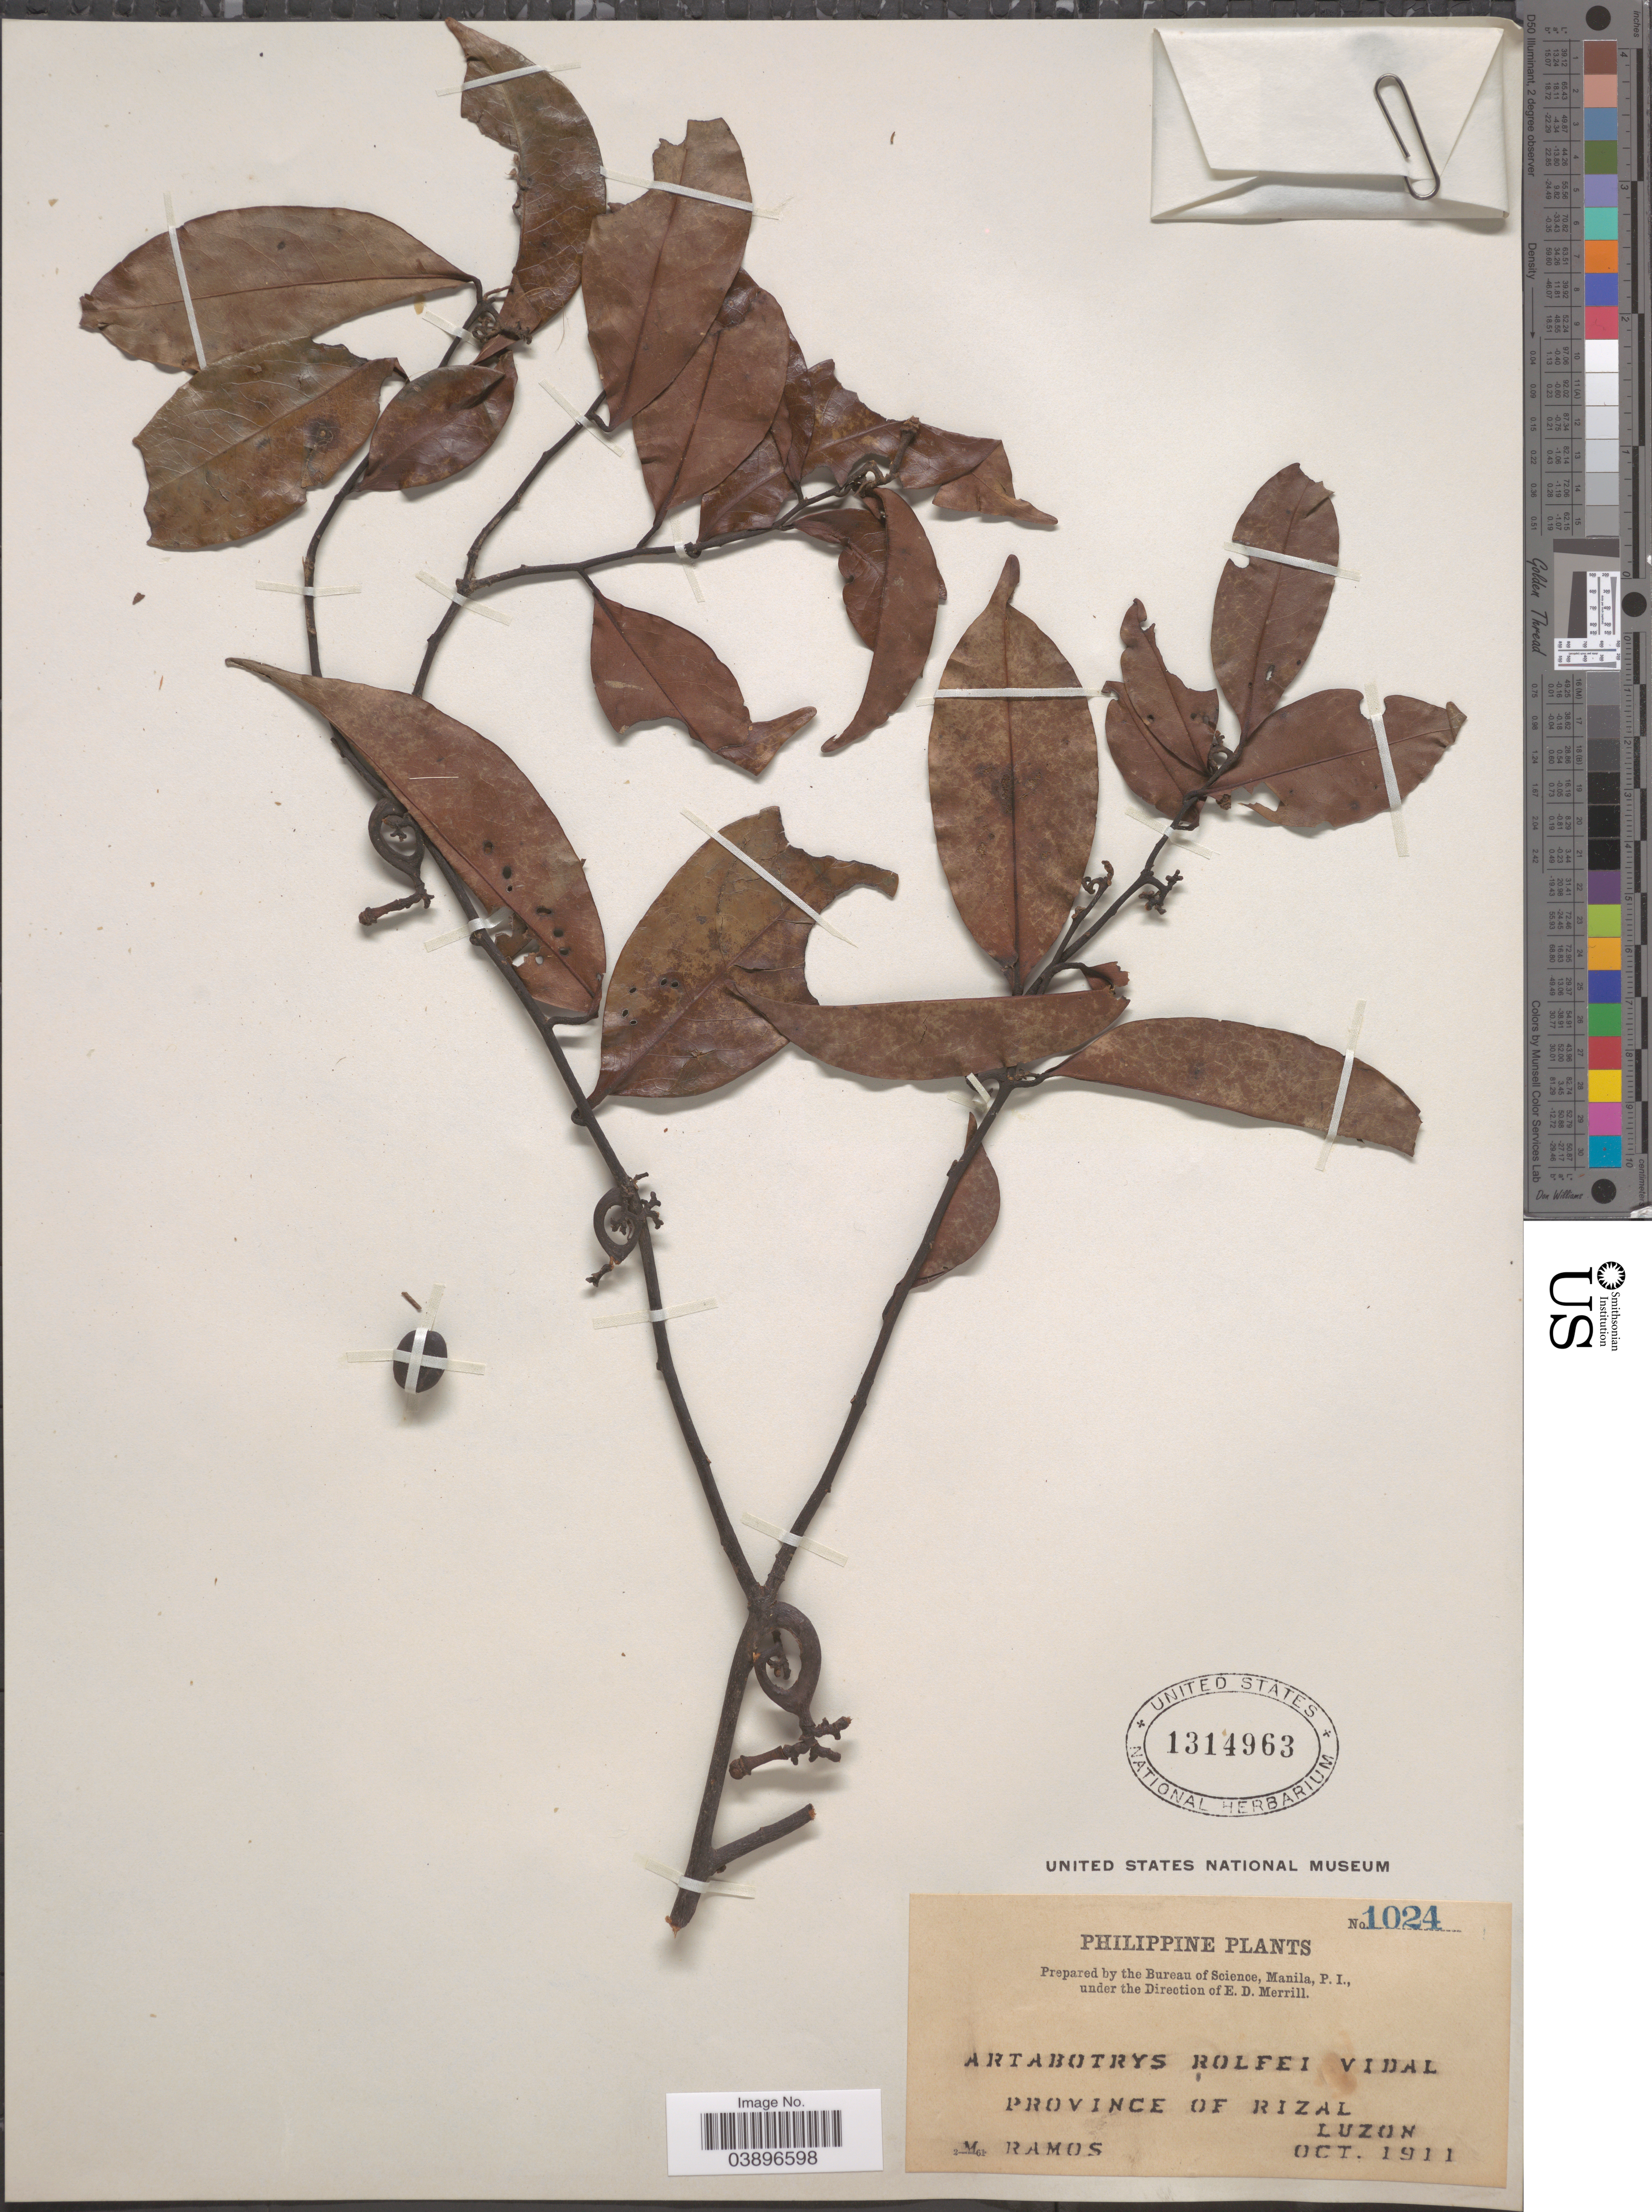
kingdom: Plantae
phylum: Tracheophyta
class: Magnoliopsida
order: Magnoliales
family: Annonaceae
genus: Artabotrys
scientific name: Artabotrys suaveolens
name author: (Blume) Blume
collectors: M. Ramos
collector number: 1024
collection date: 1911-10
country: Philippines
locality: Province of Rizal, Luzon.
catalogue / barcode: US 1314963